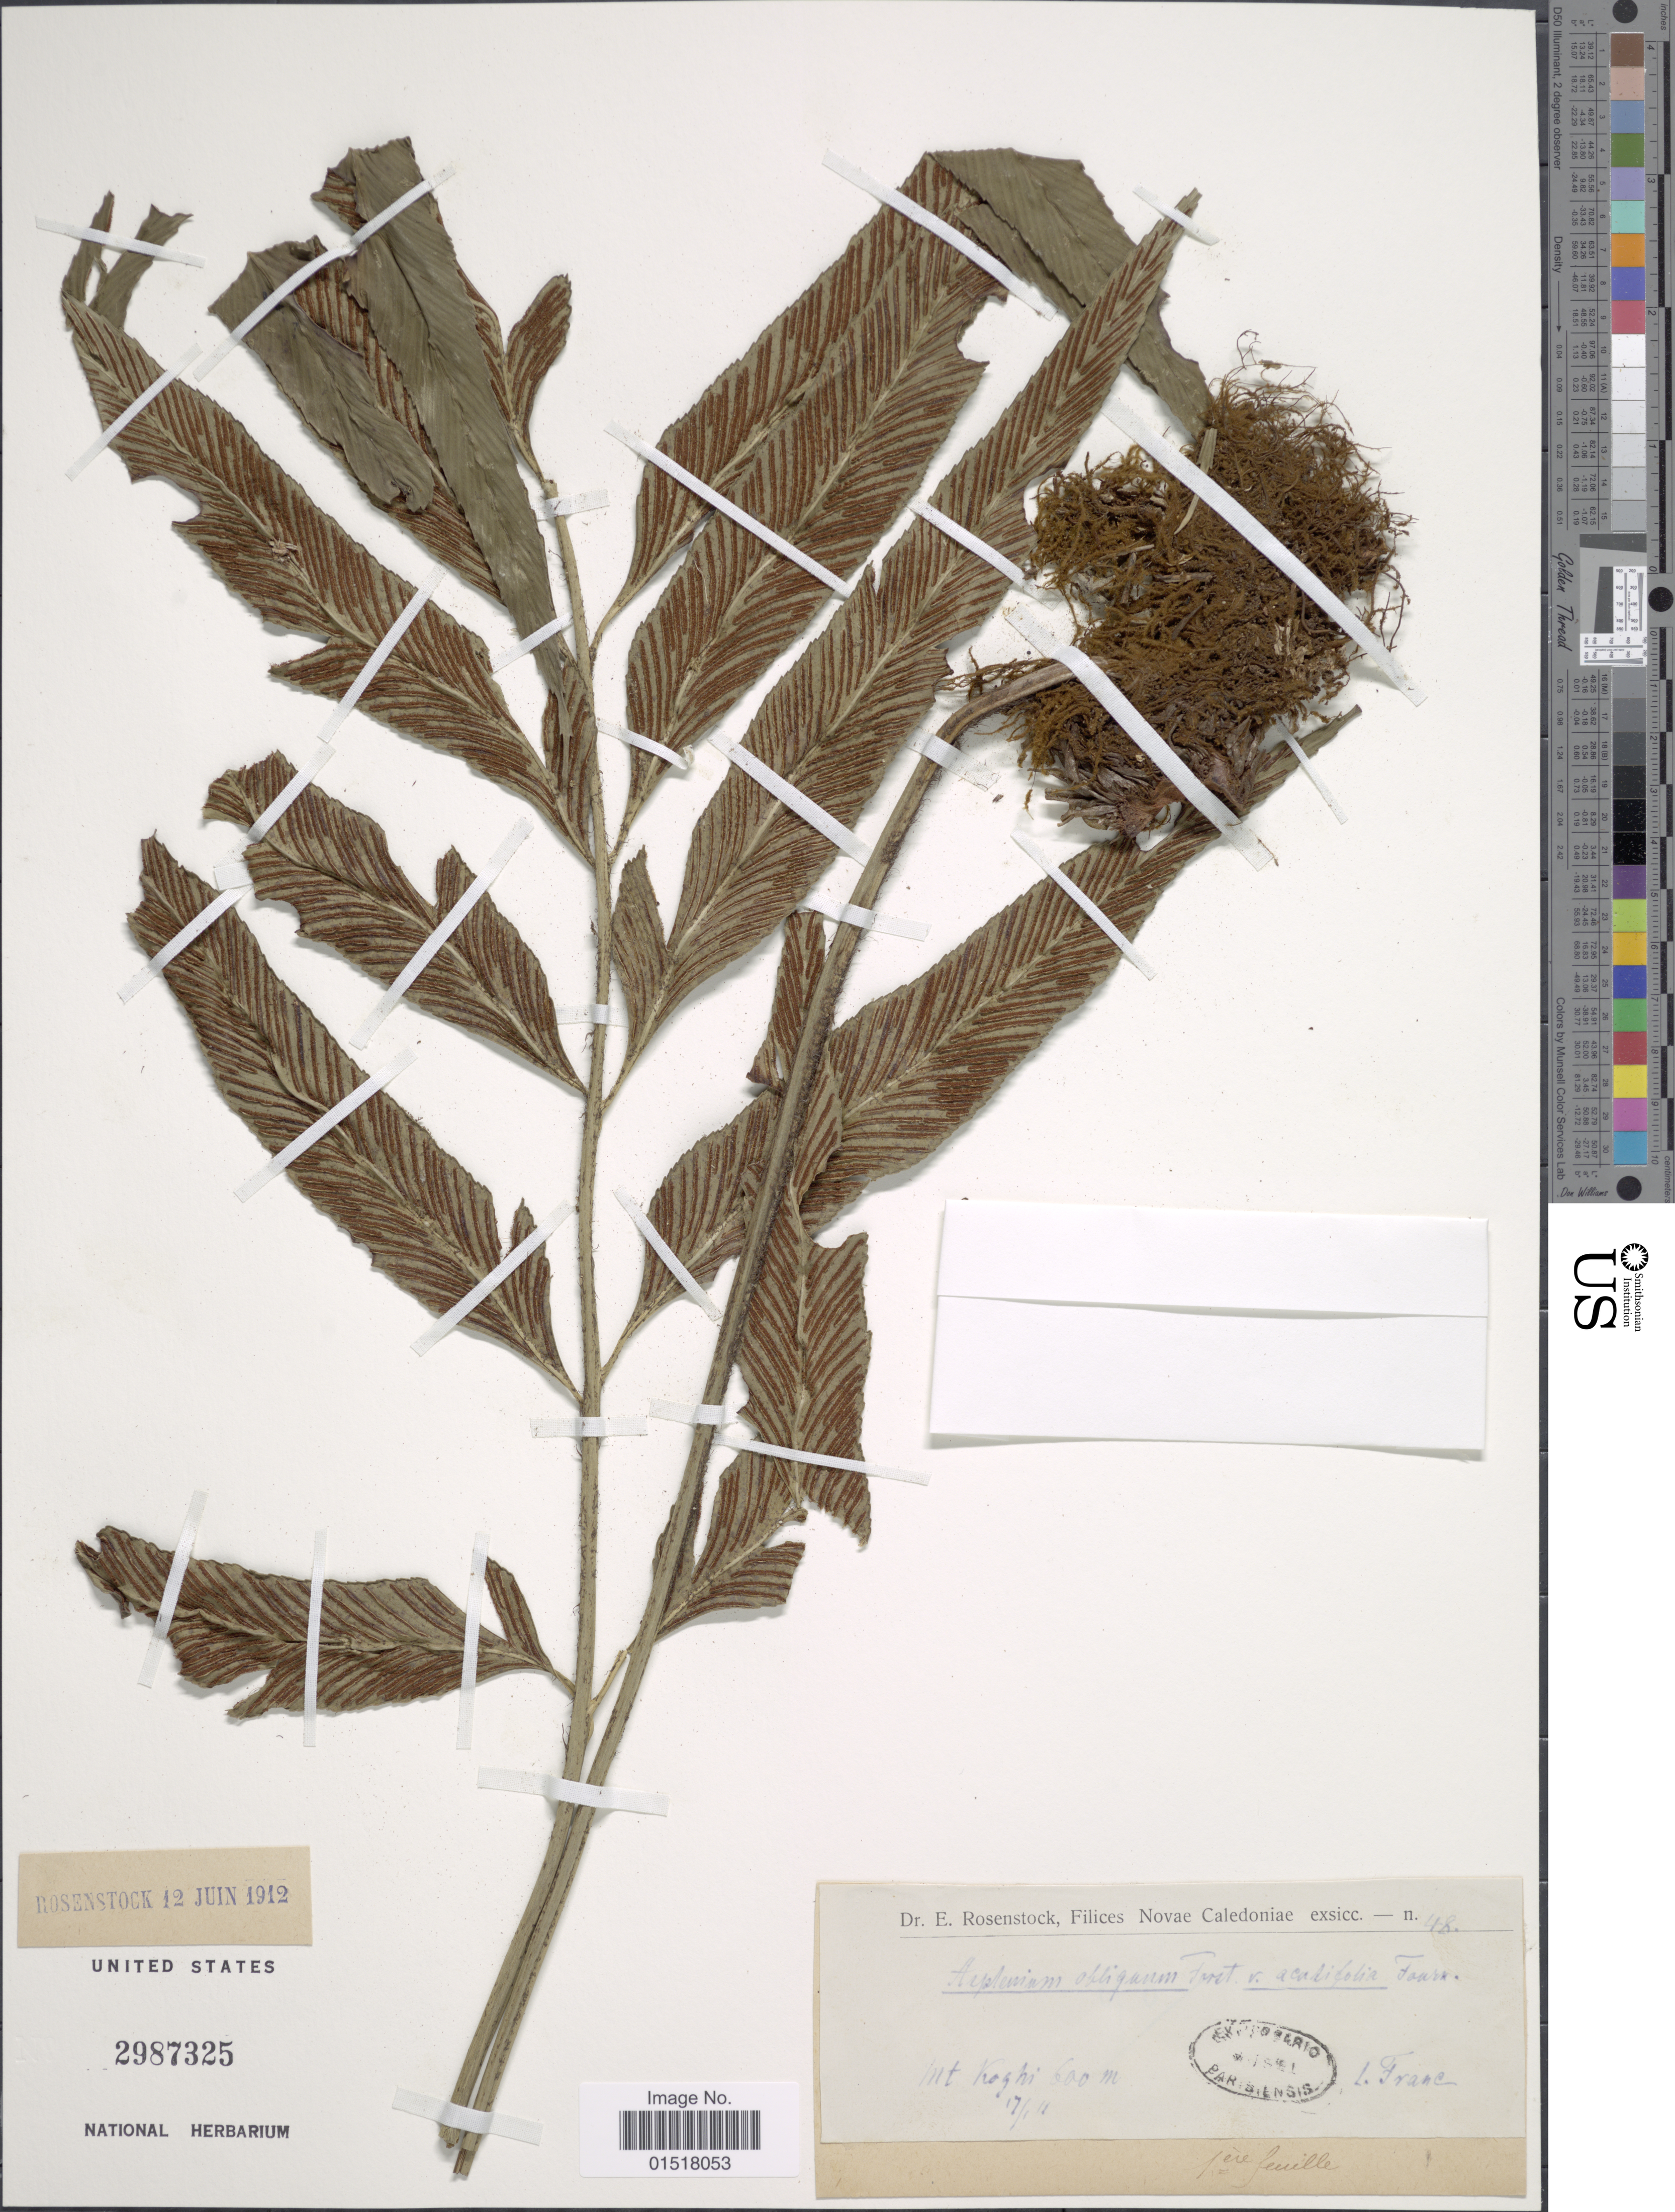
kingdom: Plantae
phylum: Tracheophyta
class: Polypodiopsida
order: Polypodiales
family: Aspleniaceae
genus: Asplenium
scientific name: Asplenium oblongifolium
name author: Colenso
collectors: Franc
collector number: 42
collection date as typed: Transcribed d/m/y: 17/1/11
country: New Caledonia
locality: Mt. Koghi.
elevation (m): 600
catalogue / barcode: US 2987325